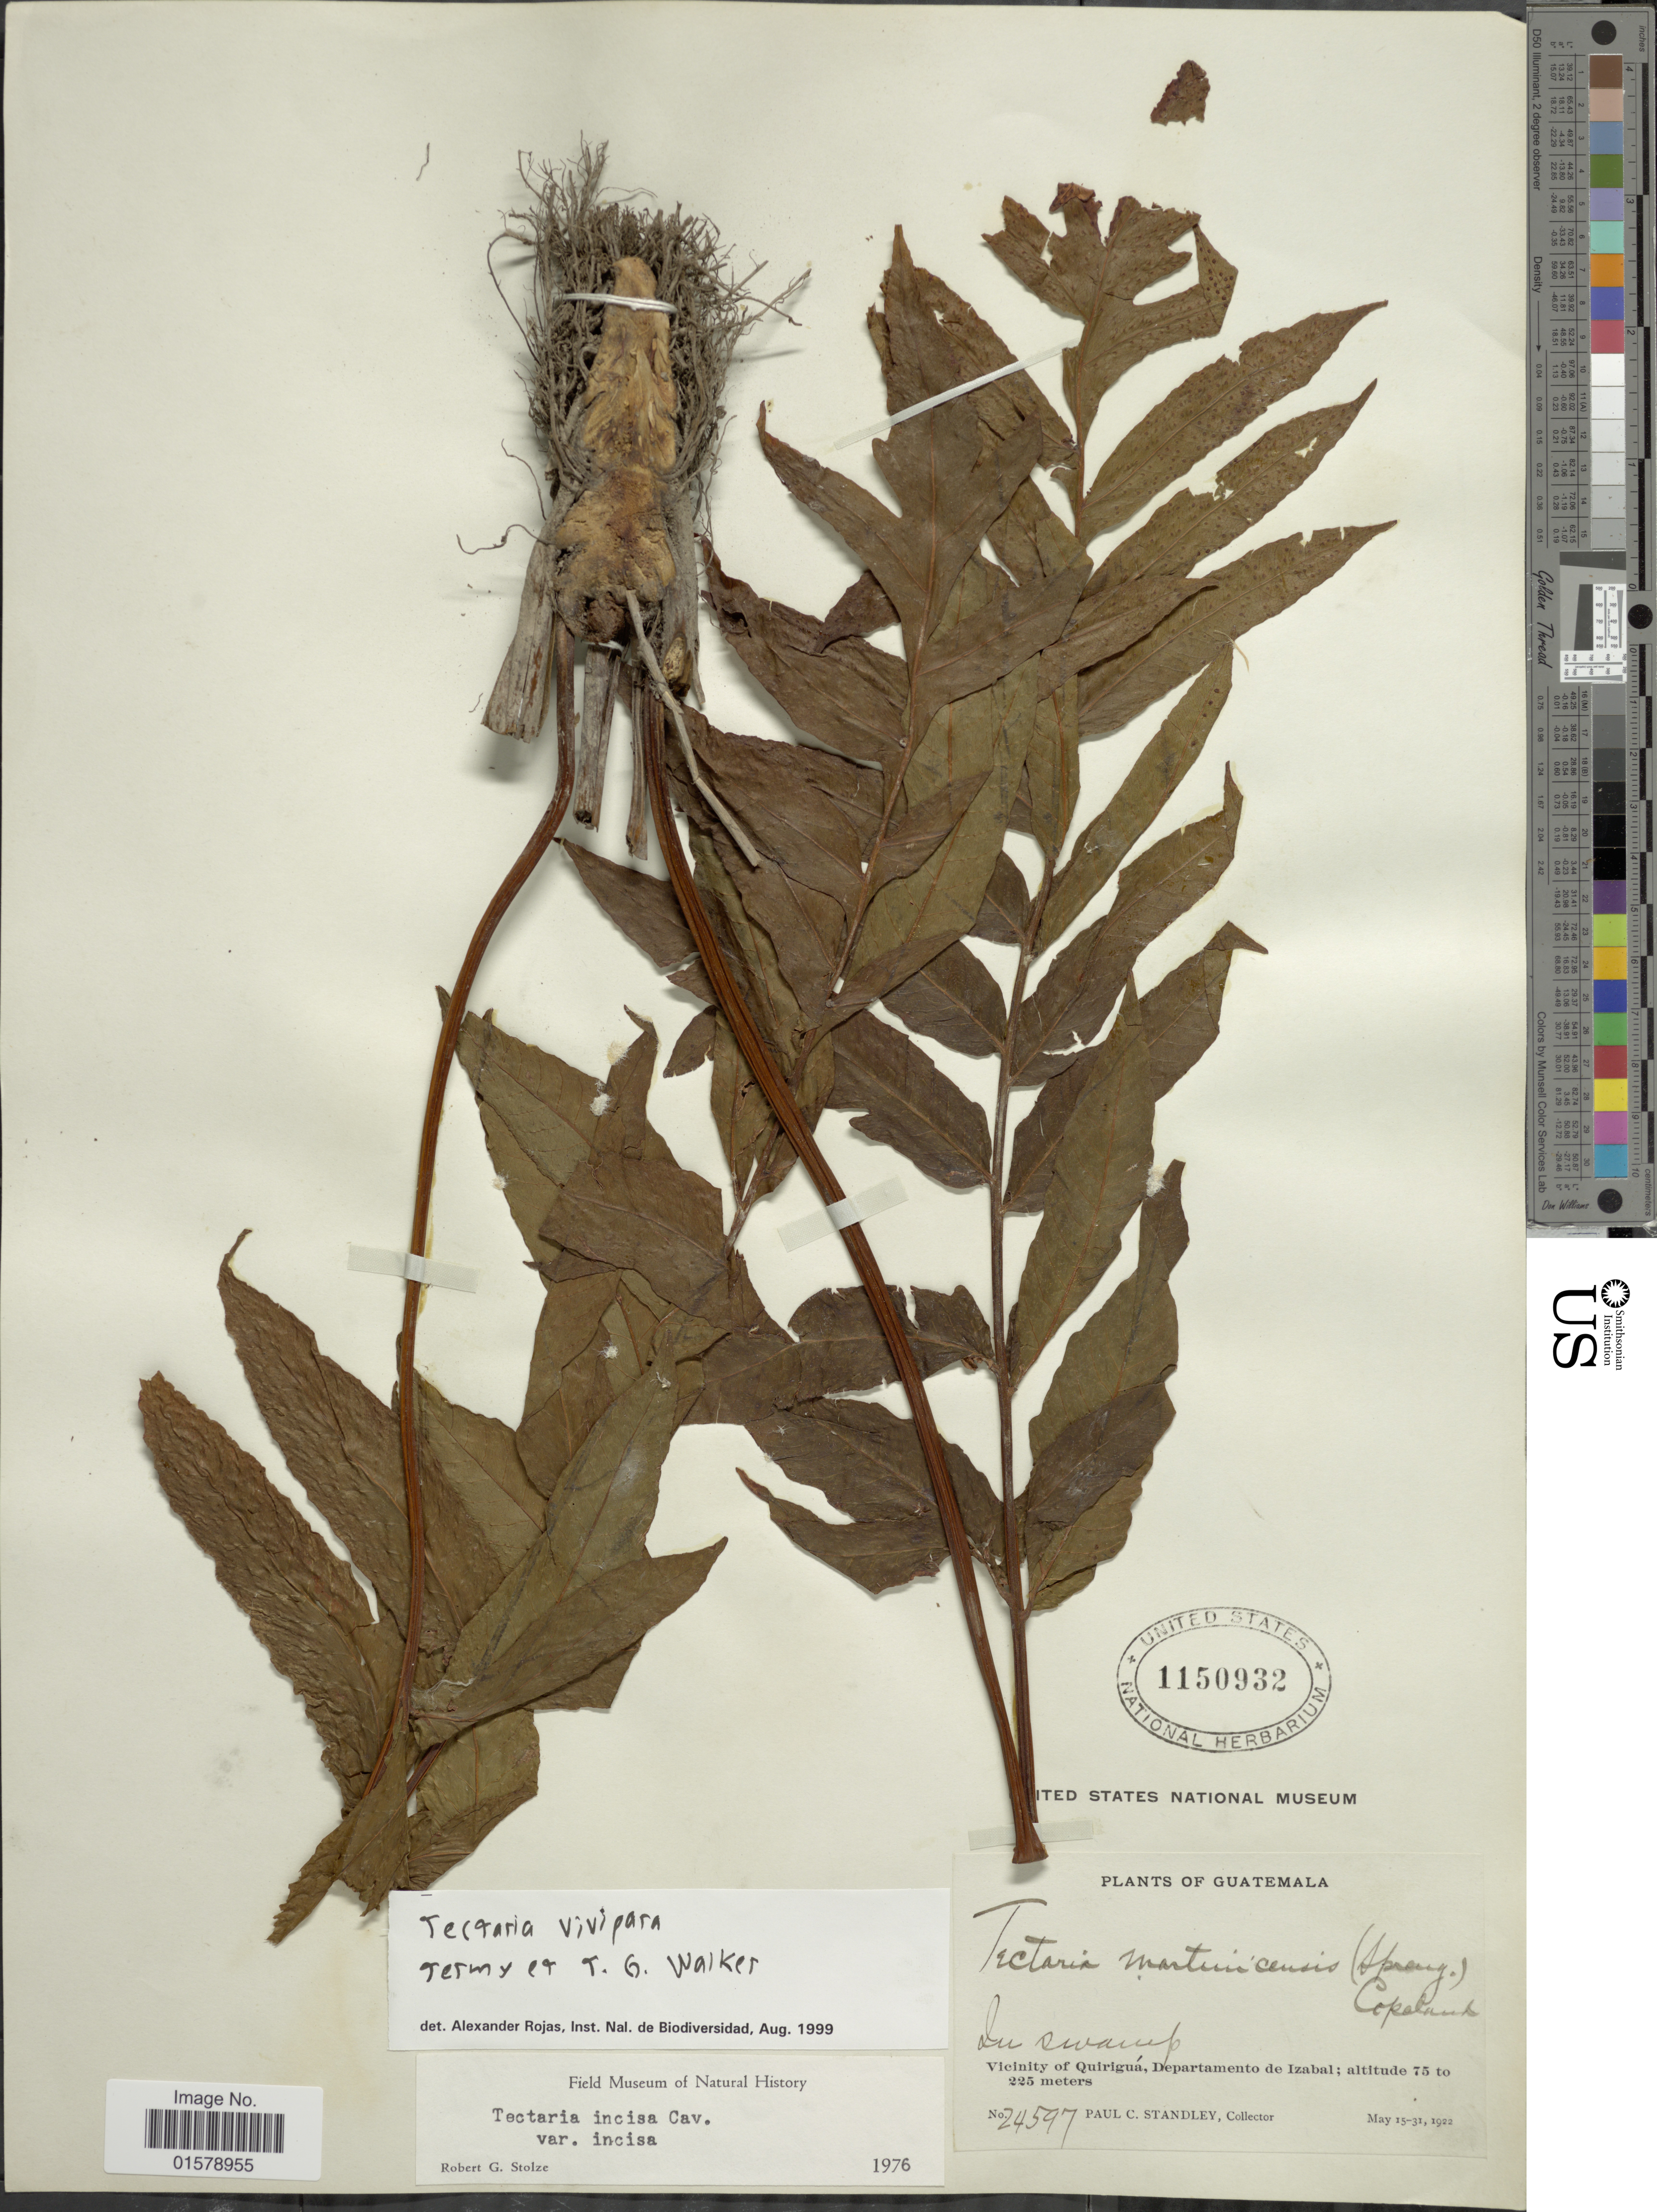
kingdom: Plantae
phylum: Tracheophyta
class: Polypodiopsida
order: Polypodiales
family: Tectariaceae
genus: Tectaria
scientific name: Tectaria vivipara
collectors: P. C. Standley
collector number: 24597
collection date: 1922-05-15/1922-05-31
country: Guatemala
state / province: Izabal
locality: Vicinity of Quirigua, Departmentto de Izabal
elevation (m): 75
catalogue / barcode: US 1150932